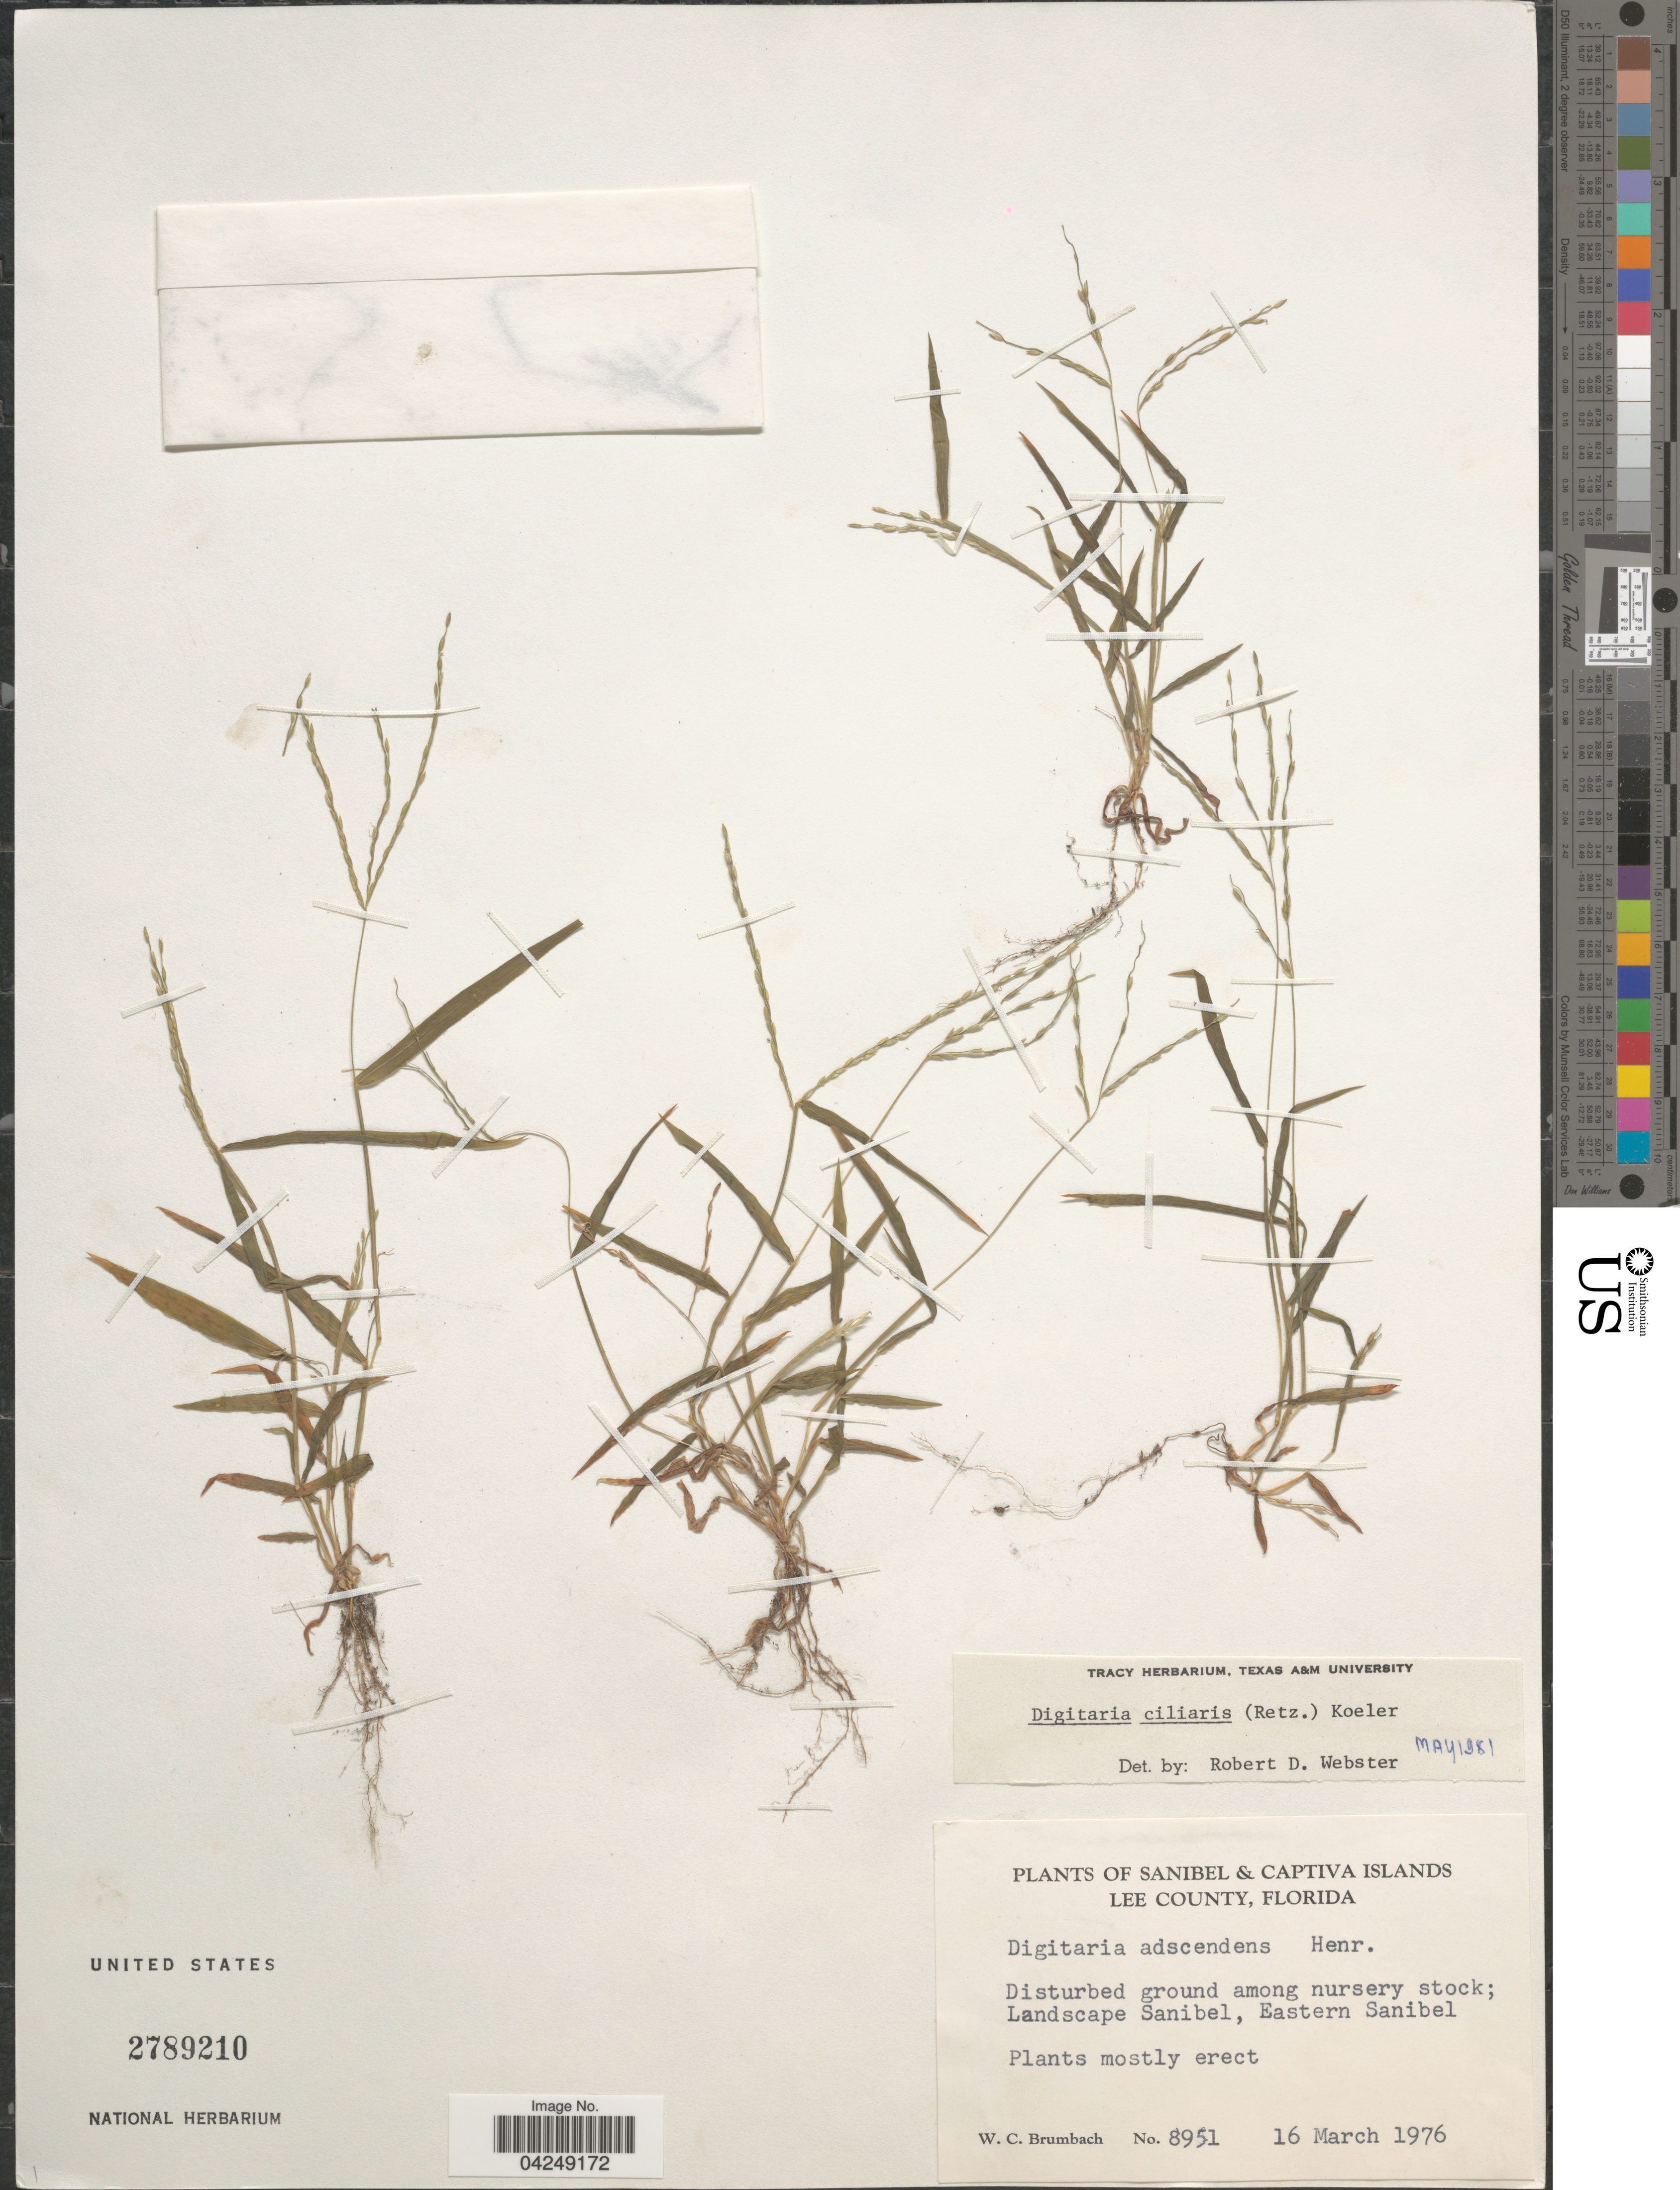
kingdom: Plantae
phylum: Tracheophyta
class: Liliopsida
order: Poales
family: Poaceae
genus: Digitaria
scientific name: Digitaria ciliaris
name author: (Retz.) Koeler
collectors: W. C. Brumbach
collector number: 8951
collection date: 1976-03-16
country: United States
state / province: Florida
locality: Sanibel & Captiva Islands. Lee County. Disturbed ground among nursery stock; Landscape Sanibel, Eastern Sanibel.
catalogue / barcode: US 2789210